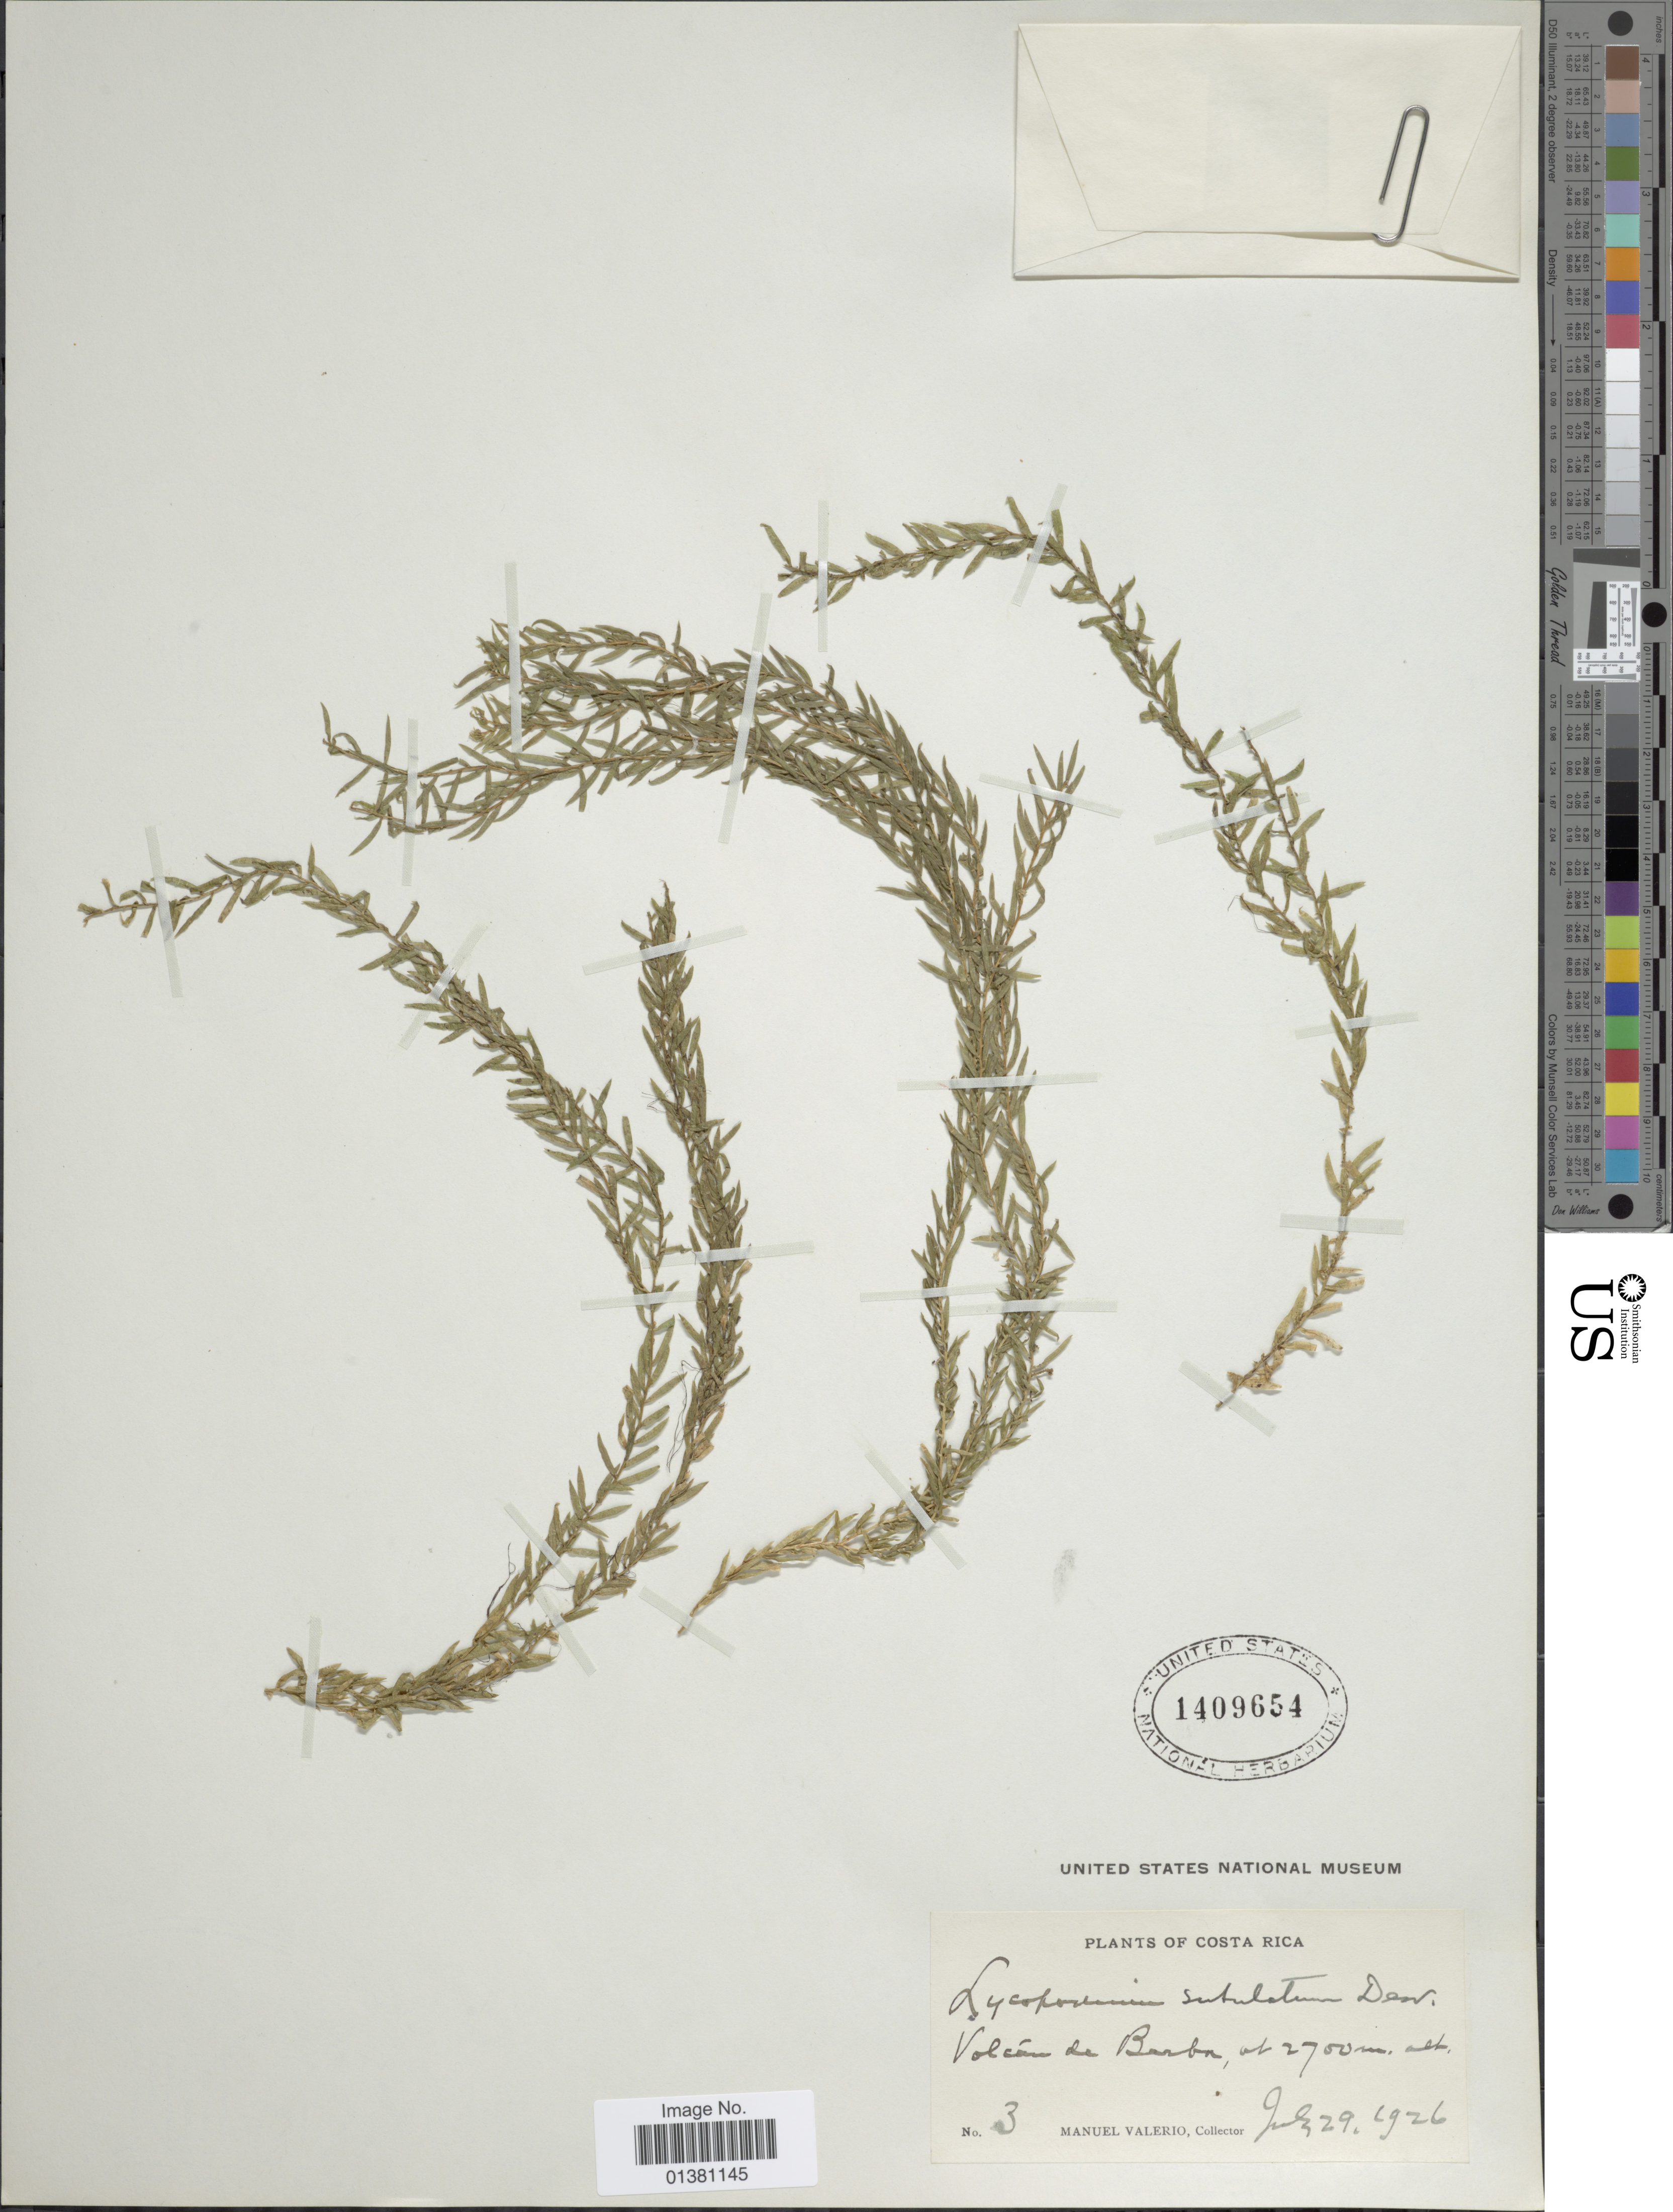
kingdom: Plantae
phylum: Tracheophyta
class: Lycopodiopsida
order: Lycopodiales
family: Lycopodiaceae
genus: Phlegmariurus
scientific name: Phlegmariurus subulatus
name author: (Desv. ex Poir.) B. Øllg.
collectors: M. Valerio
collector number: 3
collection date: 1926-07-29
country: Costa Rica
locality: Volcán de Barba [Barva Volcano]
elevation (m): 2700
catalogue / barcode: US 1409654